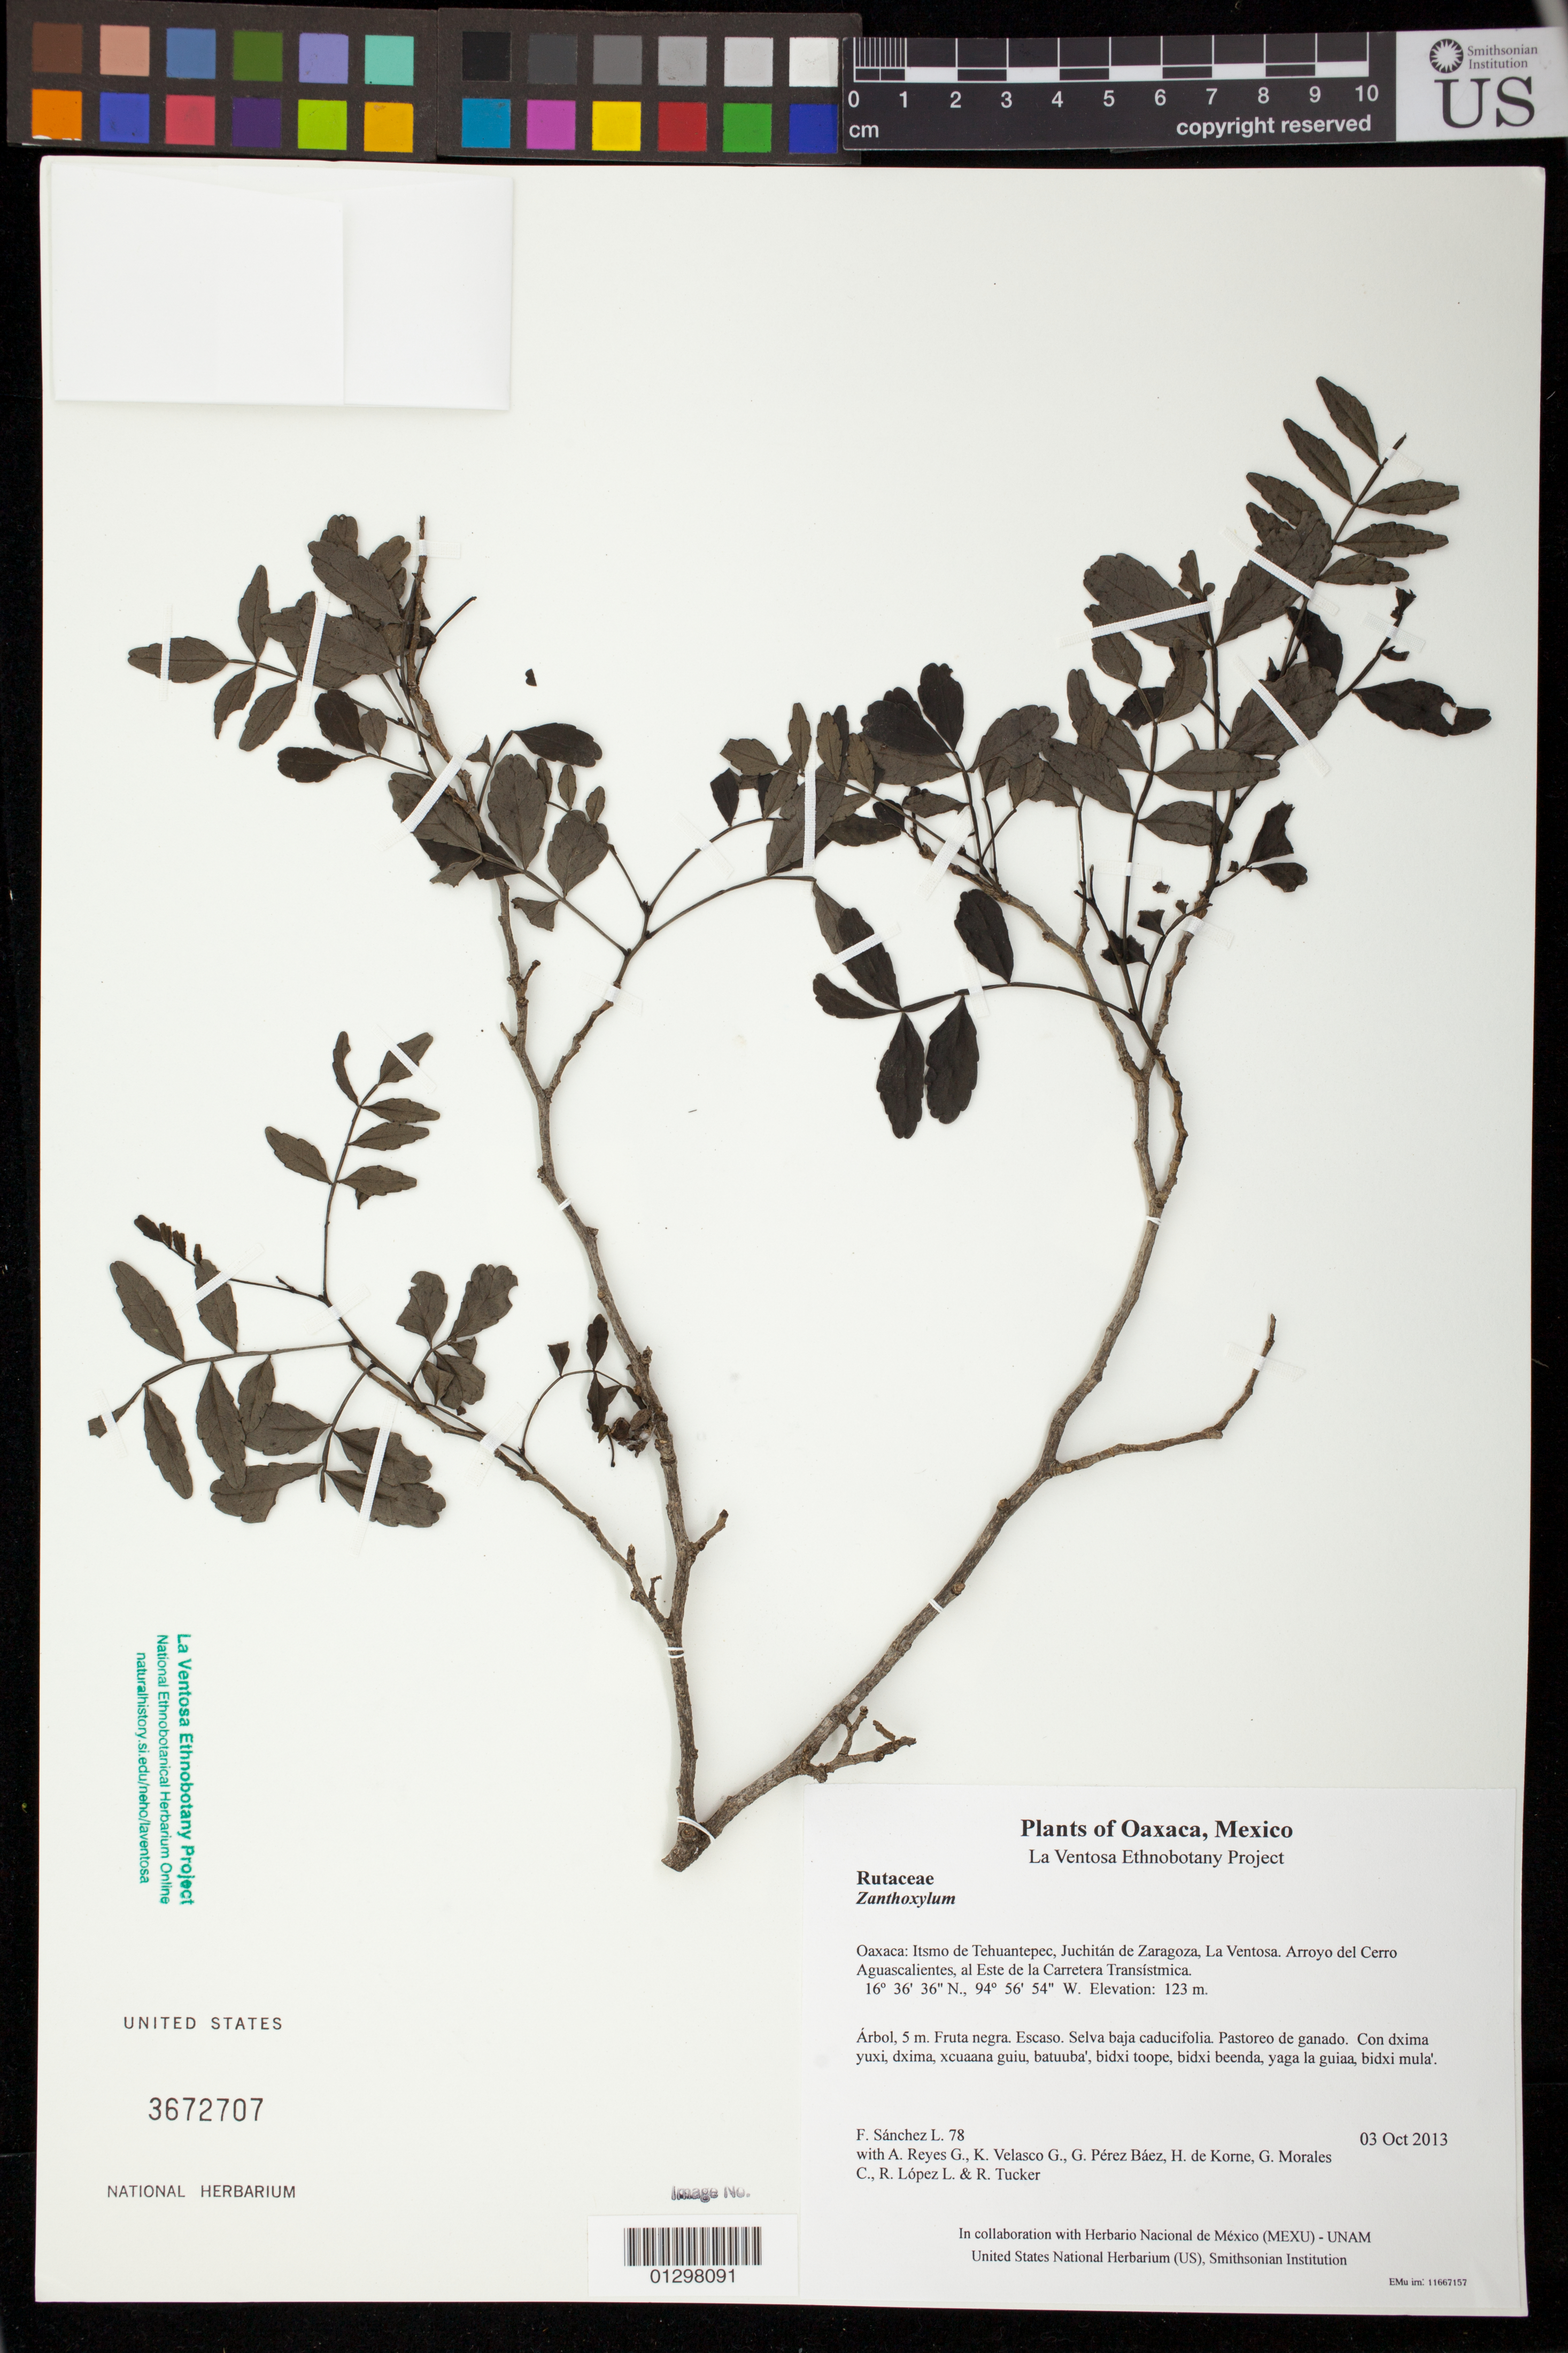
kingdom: Plantae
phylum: Tracheophyta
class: Magnoliopsida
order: Sapindales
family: Rutaceae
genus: Zanthoxylum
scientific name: Zanthoxylum fagara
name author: (L.) Sarg.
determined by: Lot, Emily J.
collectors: F. Sánchez L., A. Reyes G., K. Velasco G., G. Pérez Báez, H. de Korne, G. Morales C., R. López L. & R. Tucker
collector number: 78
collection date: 2013-10-03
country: Mexico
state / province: Oaxaca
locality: Itsmo de Tehuantepec, Juchitán de Zaragoza, La Ventosa. Arroyo del Cerro Aguascalientes, al Este de la Carretera Transístmica.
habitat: Selva baja caducifolia. Pastoreo de ganado.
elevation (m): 123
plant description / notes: JEBOT, MEXU, SERO, US; Yaga. 5 m. Cuaananaxhi nayaase. Huaxie'.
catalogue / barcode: US 3672707